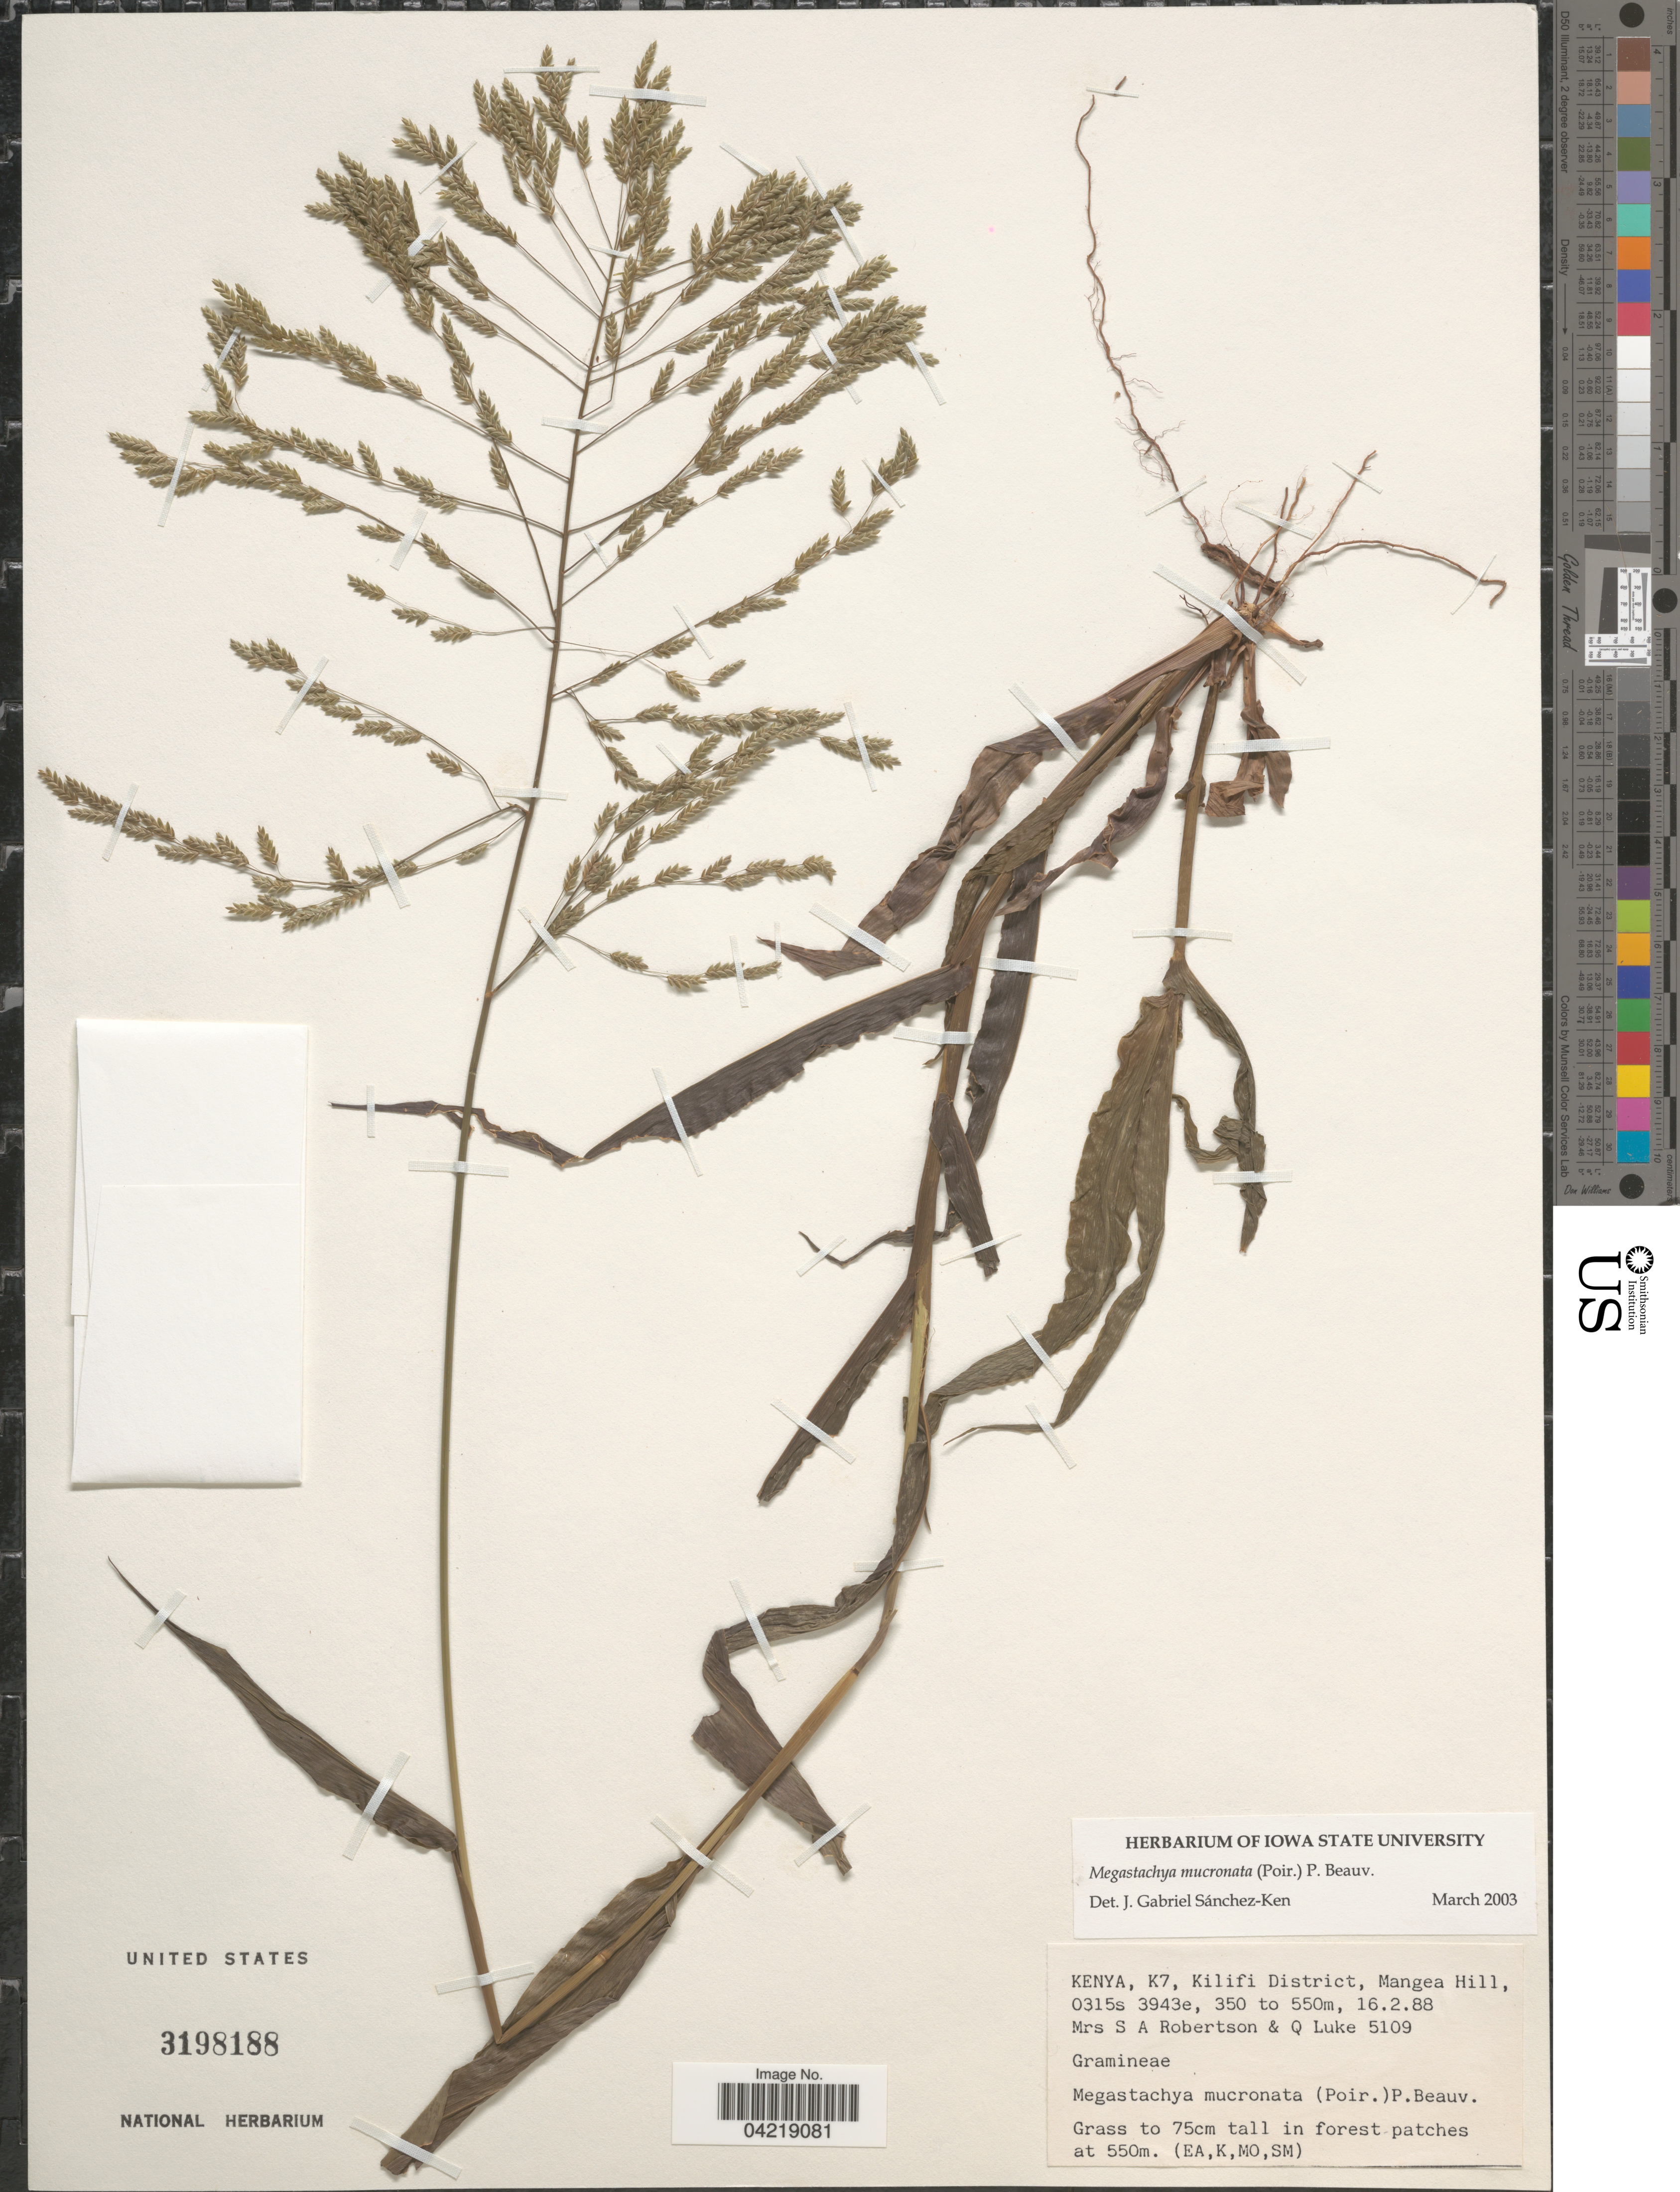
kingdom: Plantae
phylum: Tracheophyta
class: Liliopsida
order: Poales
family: Poaceae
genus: Megastachya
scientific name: Megastachya mucronata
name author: (Poir.) P. Beauv.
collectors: S. A. Robertson & Q. Luke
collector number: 5109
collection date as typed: Transcribed d/m/y: 16/2/88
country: Kenya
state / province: Kilifi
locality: K7, Kilifi District, Mangea Hill.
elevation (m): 550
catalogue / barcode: US 3198188